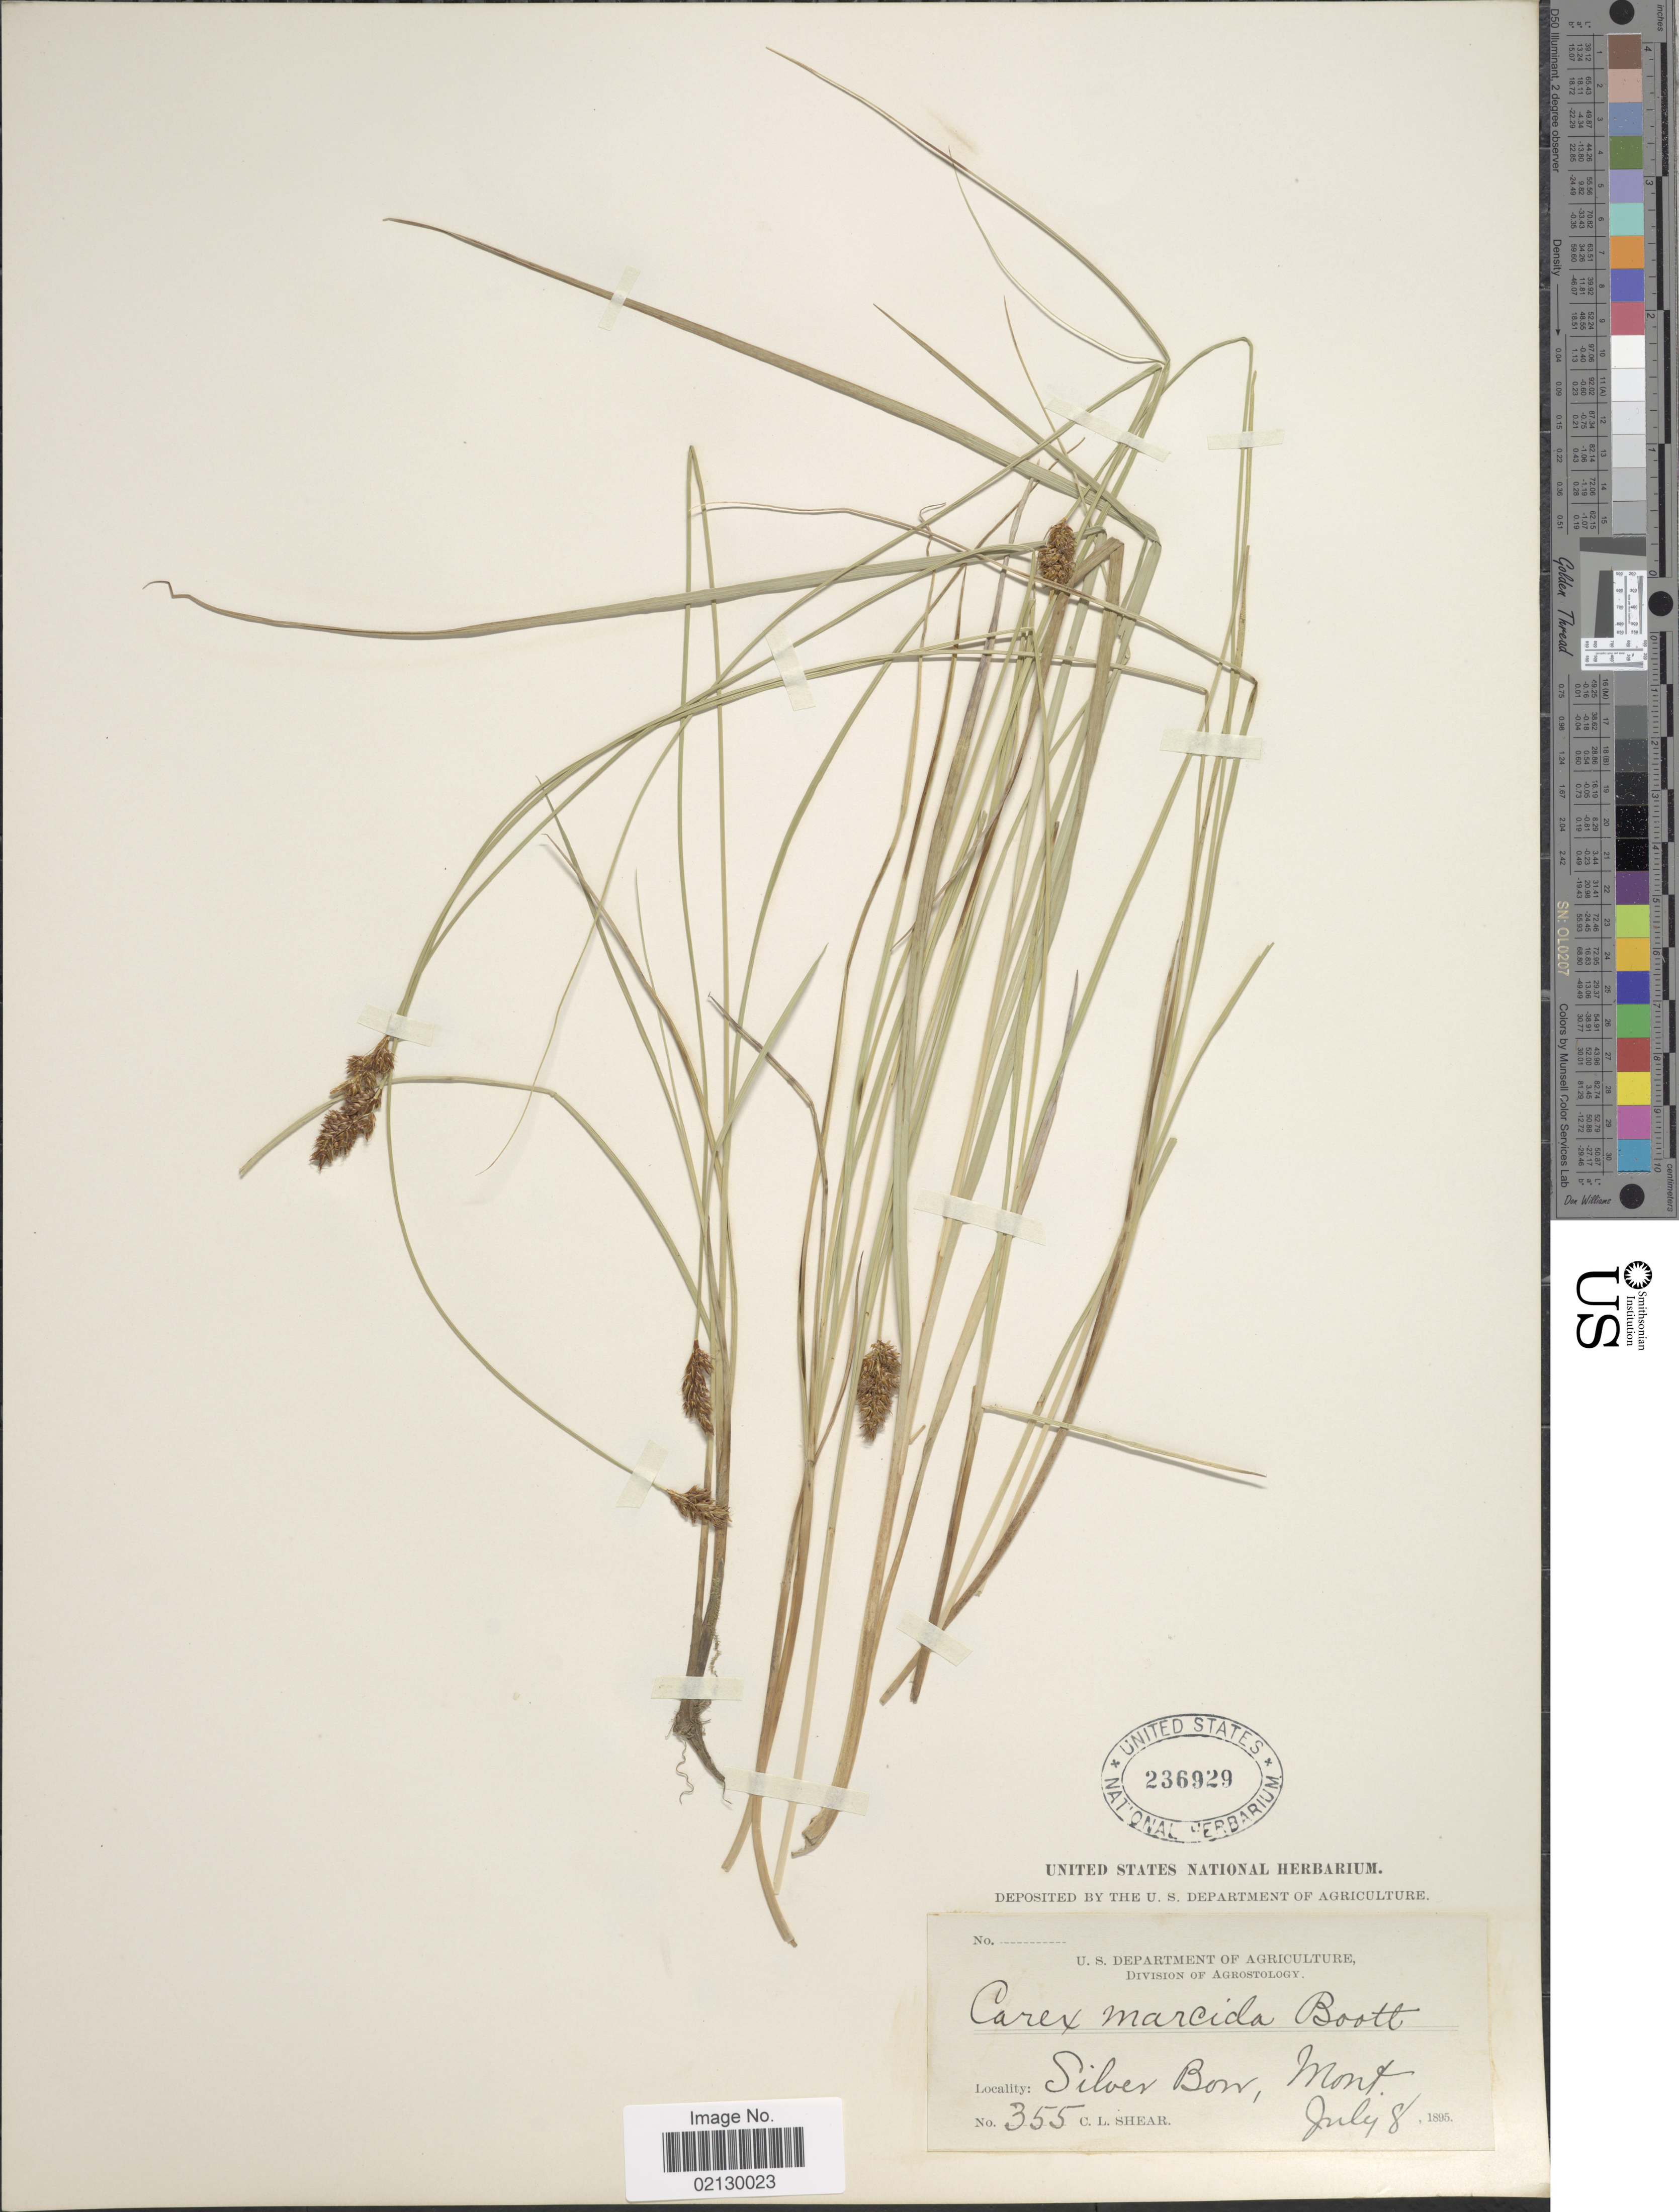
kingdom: Plantae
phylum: Tracheophyta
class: Liliopsida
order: Poales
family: Cyperaceae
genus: Carex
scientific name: Carex praegracilis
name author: W. Boott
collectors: C. L. Shear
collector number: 355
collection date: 1895-07-08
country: United States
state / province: Montana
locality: Silver Bow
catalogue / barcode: US 236929